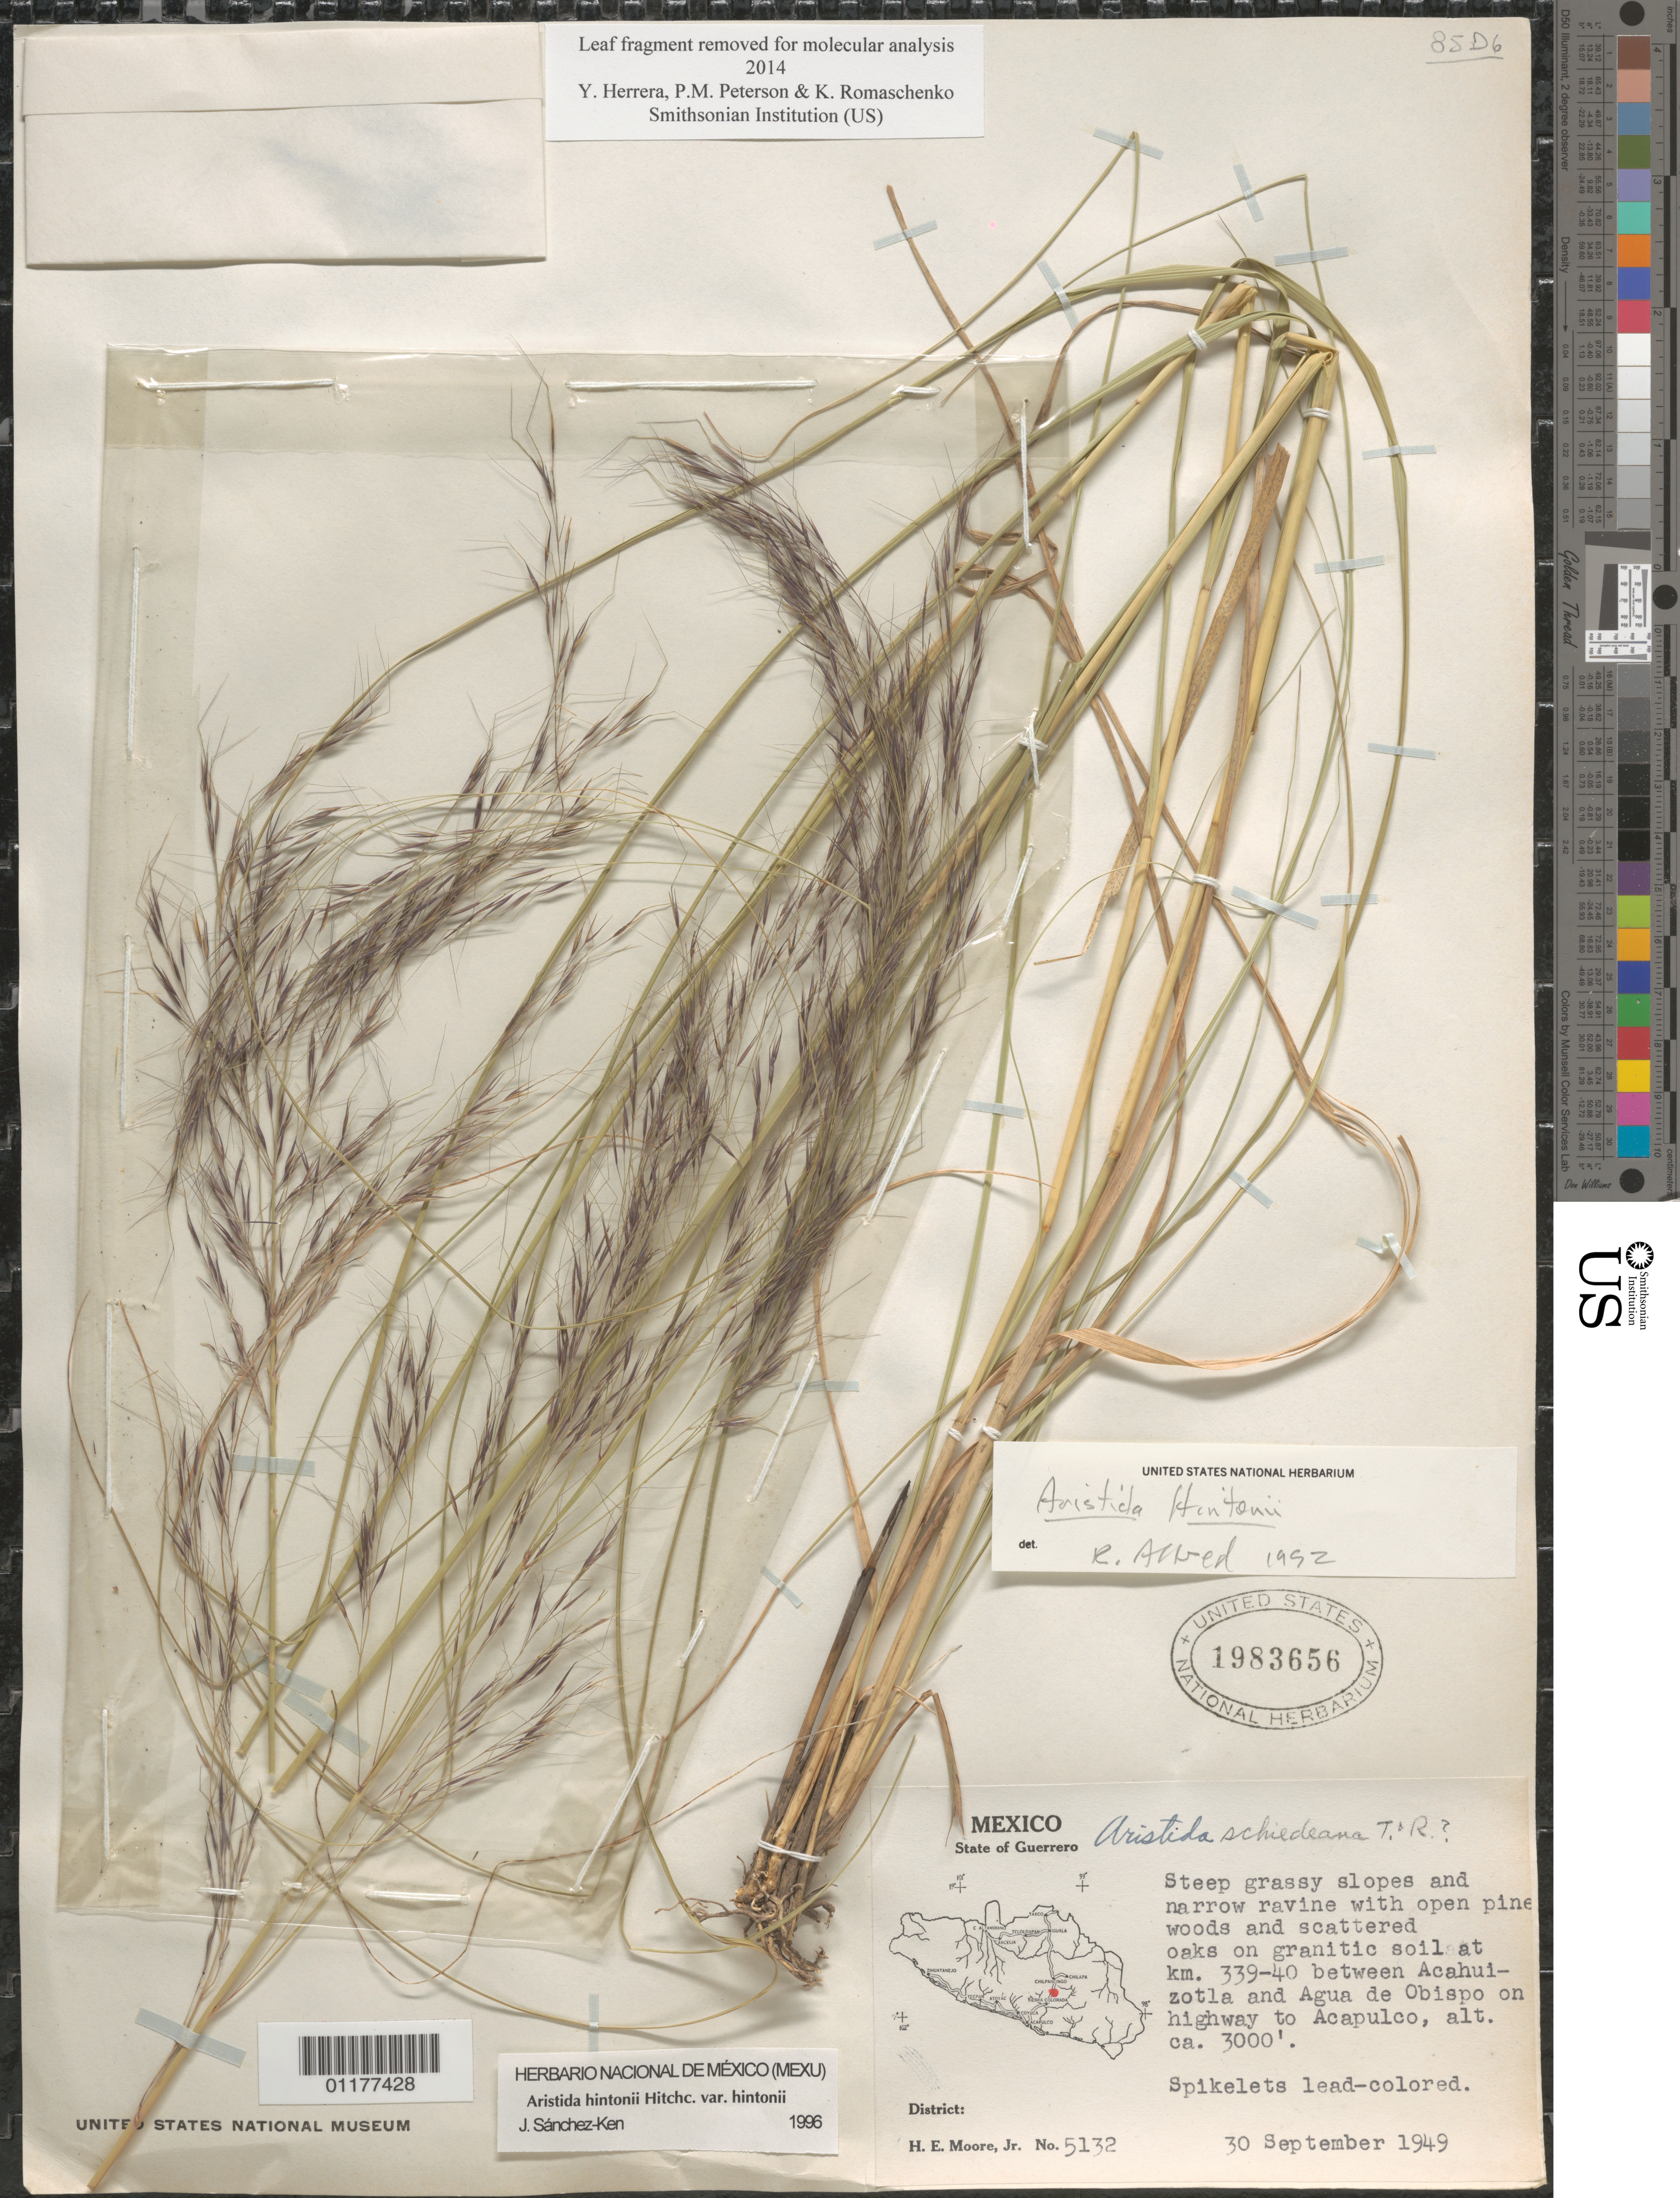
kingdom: Plantae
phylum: Tracheophyta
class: Liliopsida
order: Poales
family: Poaceae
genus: Aristida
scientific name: Aristida hintonii var. hintonii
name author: Hitchc.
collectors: H. Moore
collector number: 5132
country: Mexico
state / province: Guerrero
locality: Between Acahuizotla and Agua de Obispo on highway to Acapulco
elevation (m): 914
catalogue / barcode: US 1983656